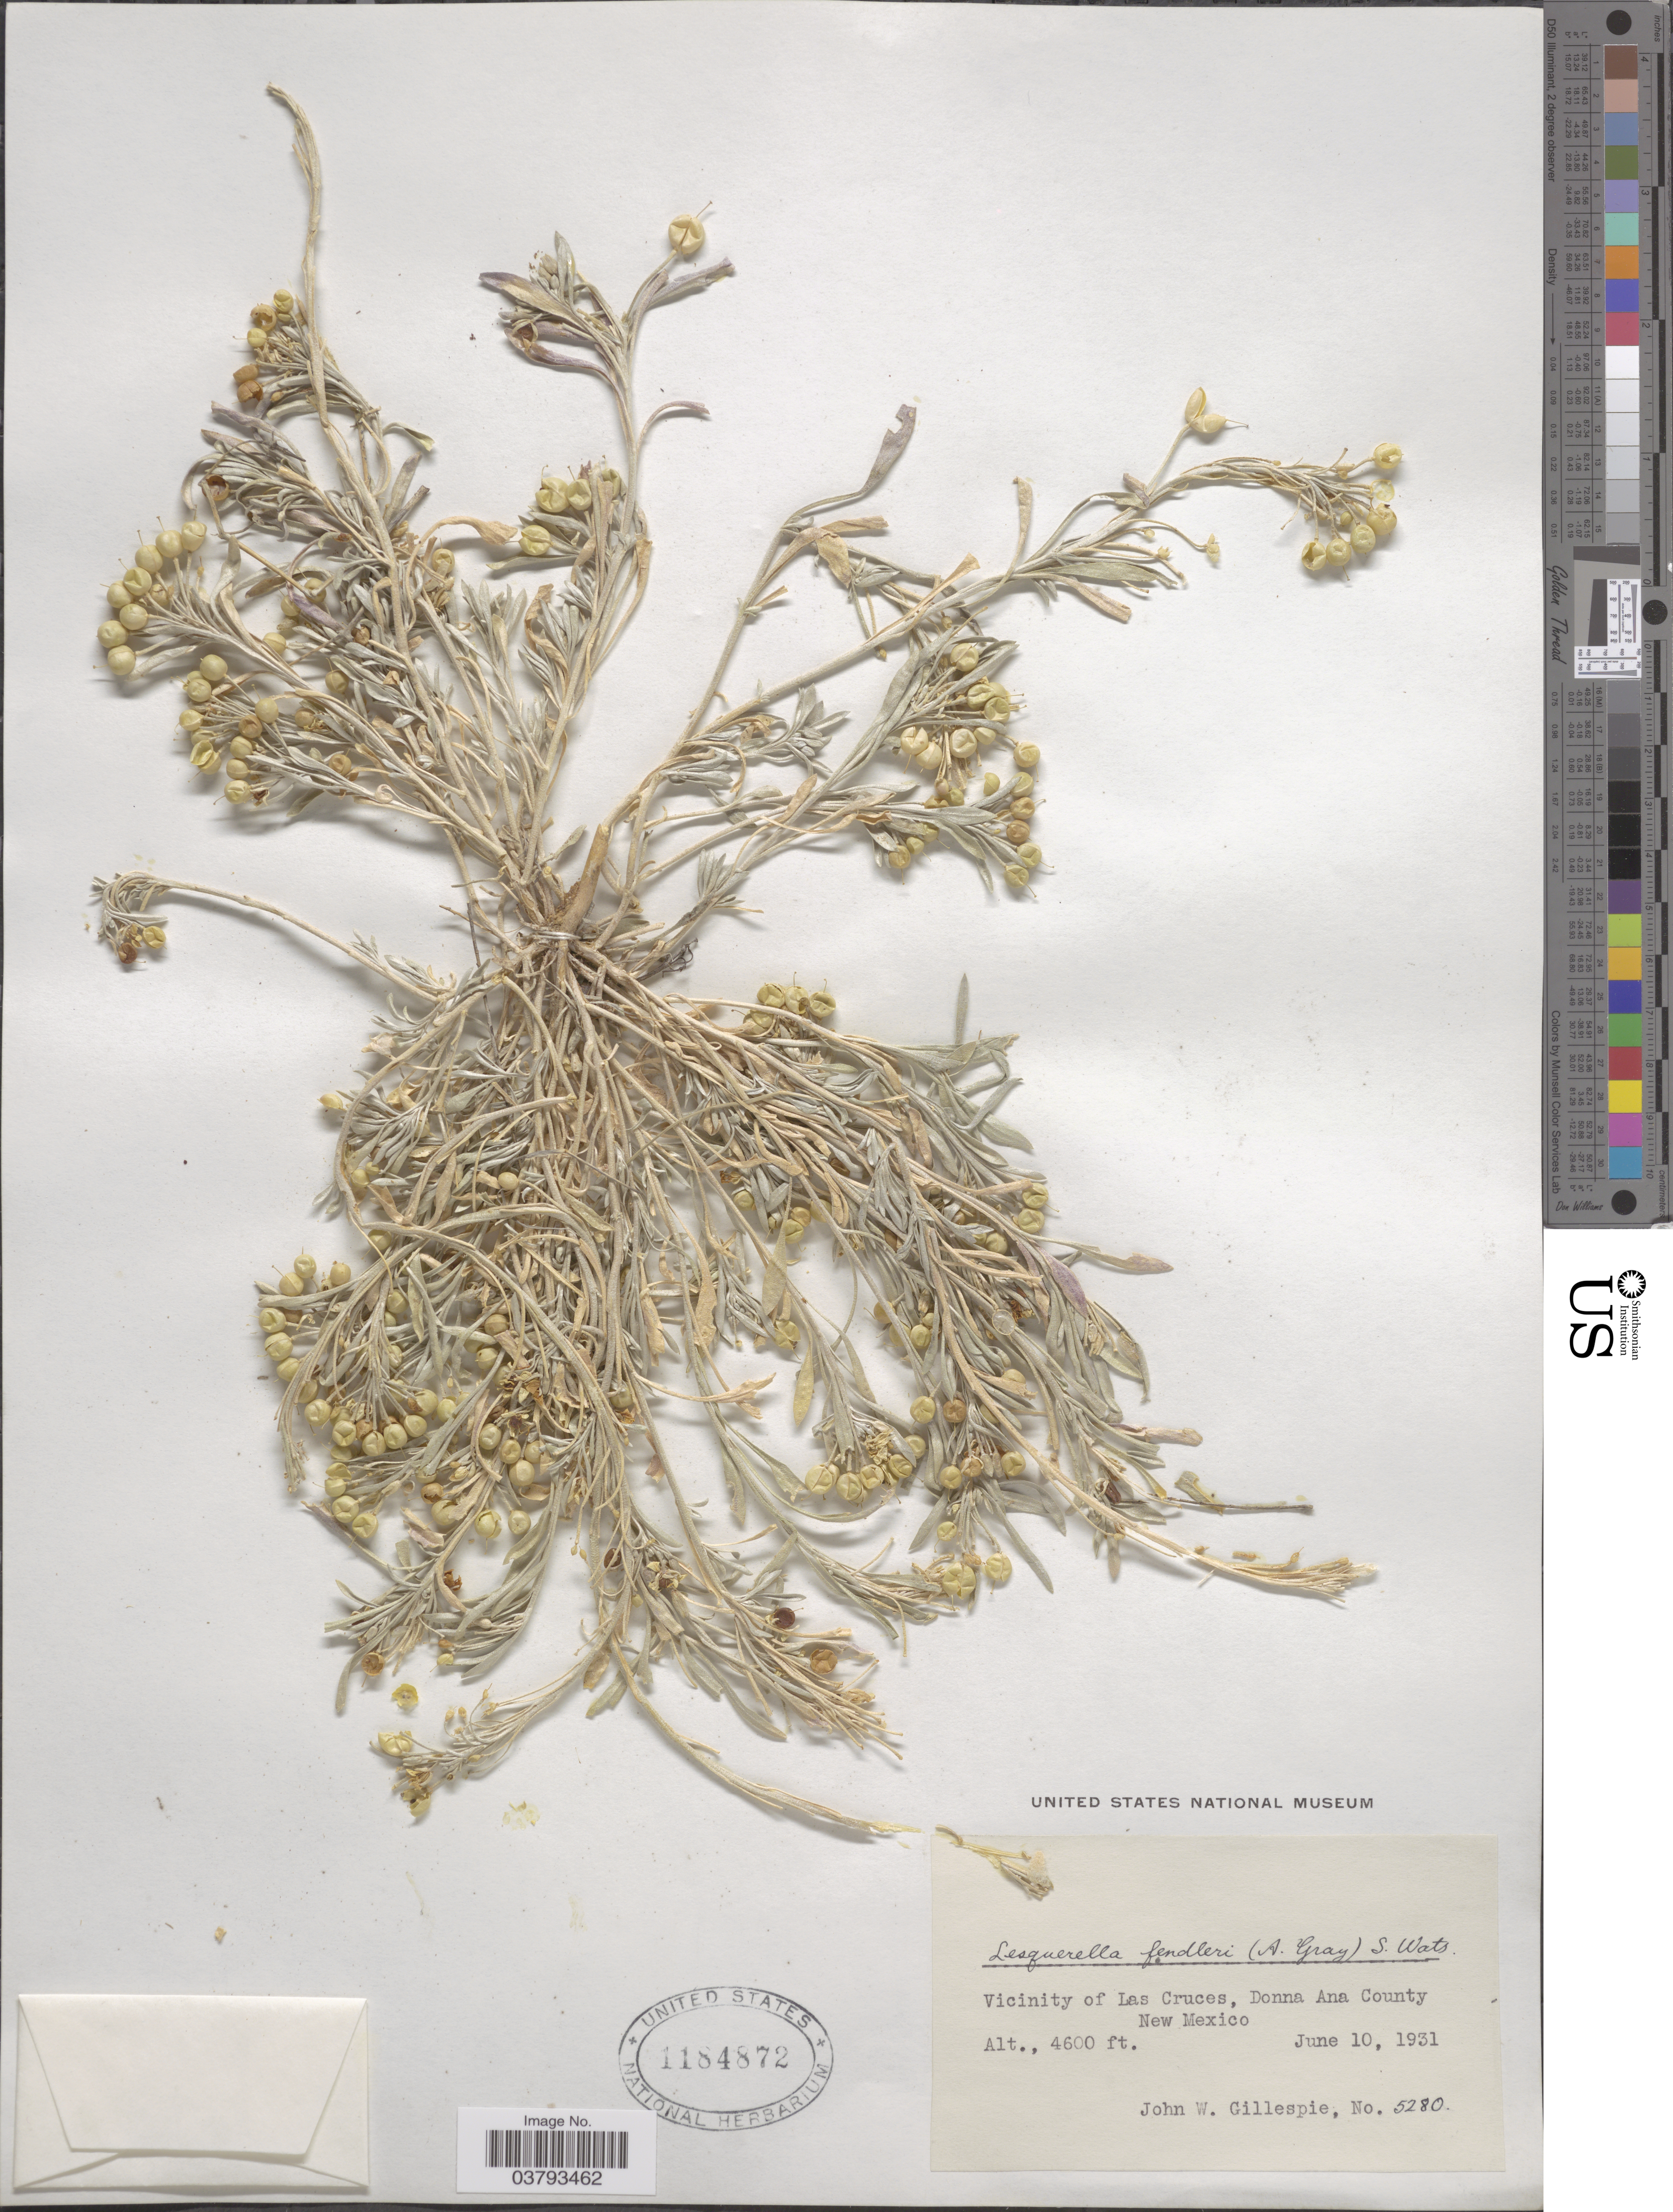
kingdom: Plantae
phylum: Tracheophyta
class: Magnoliopsida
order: Brassicales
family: Brassicaceae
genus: Lesquerella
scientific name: Lesquerella fendleri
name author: (A. Gray) S. Watson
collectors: J. W. Gillespie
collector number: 5280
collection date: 1931-06-10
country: United States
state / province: New Mexico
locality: Vicinity of Las Cruces, Donna Ana County.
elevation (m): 1402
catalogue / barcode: US 1184872